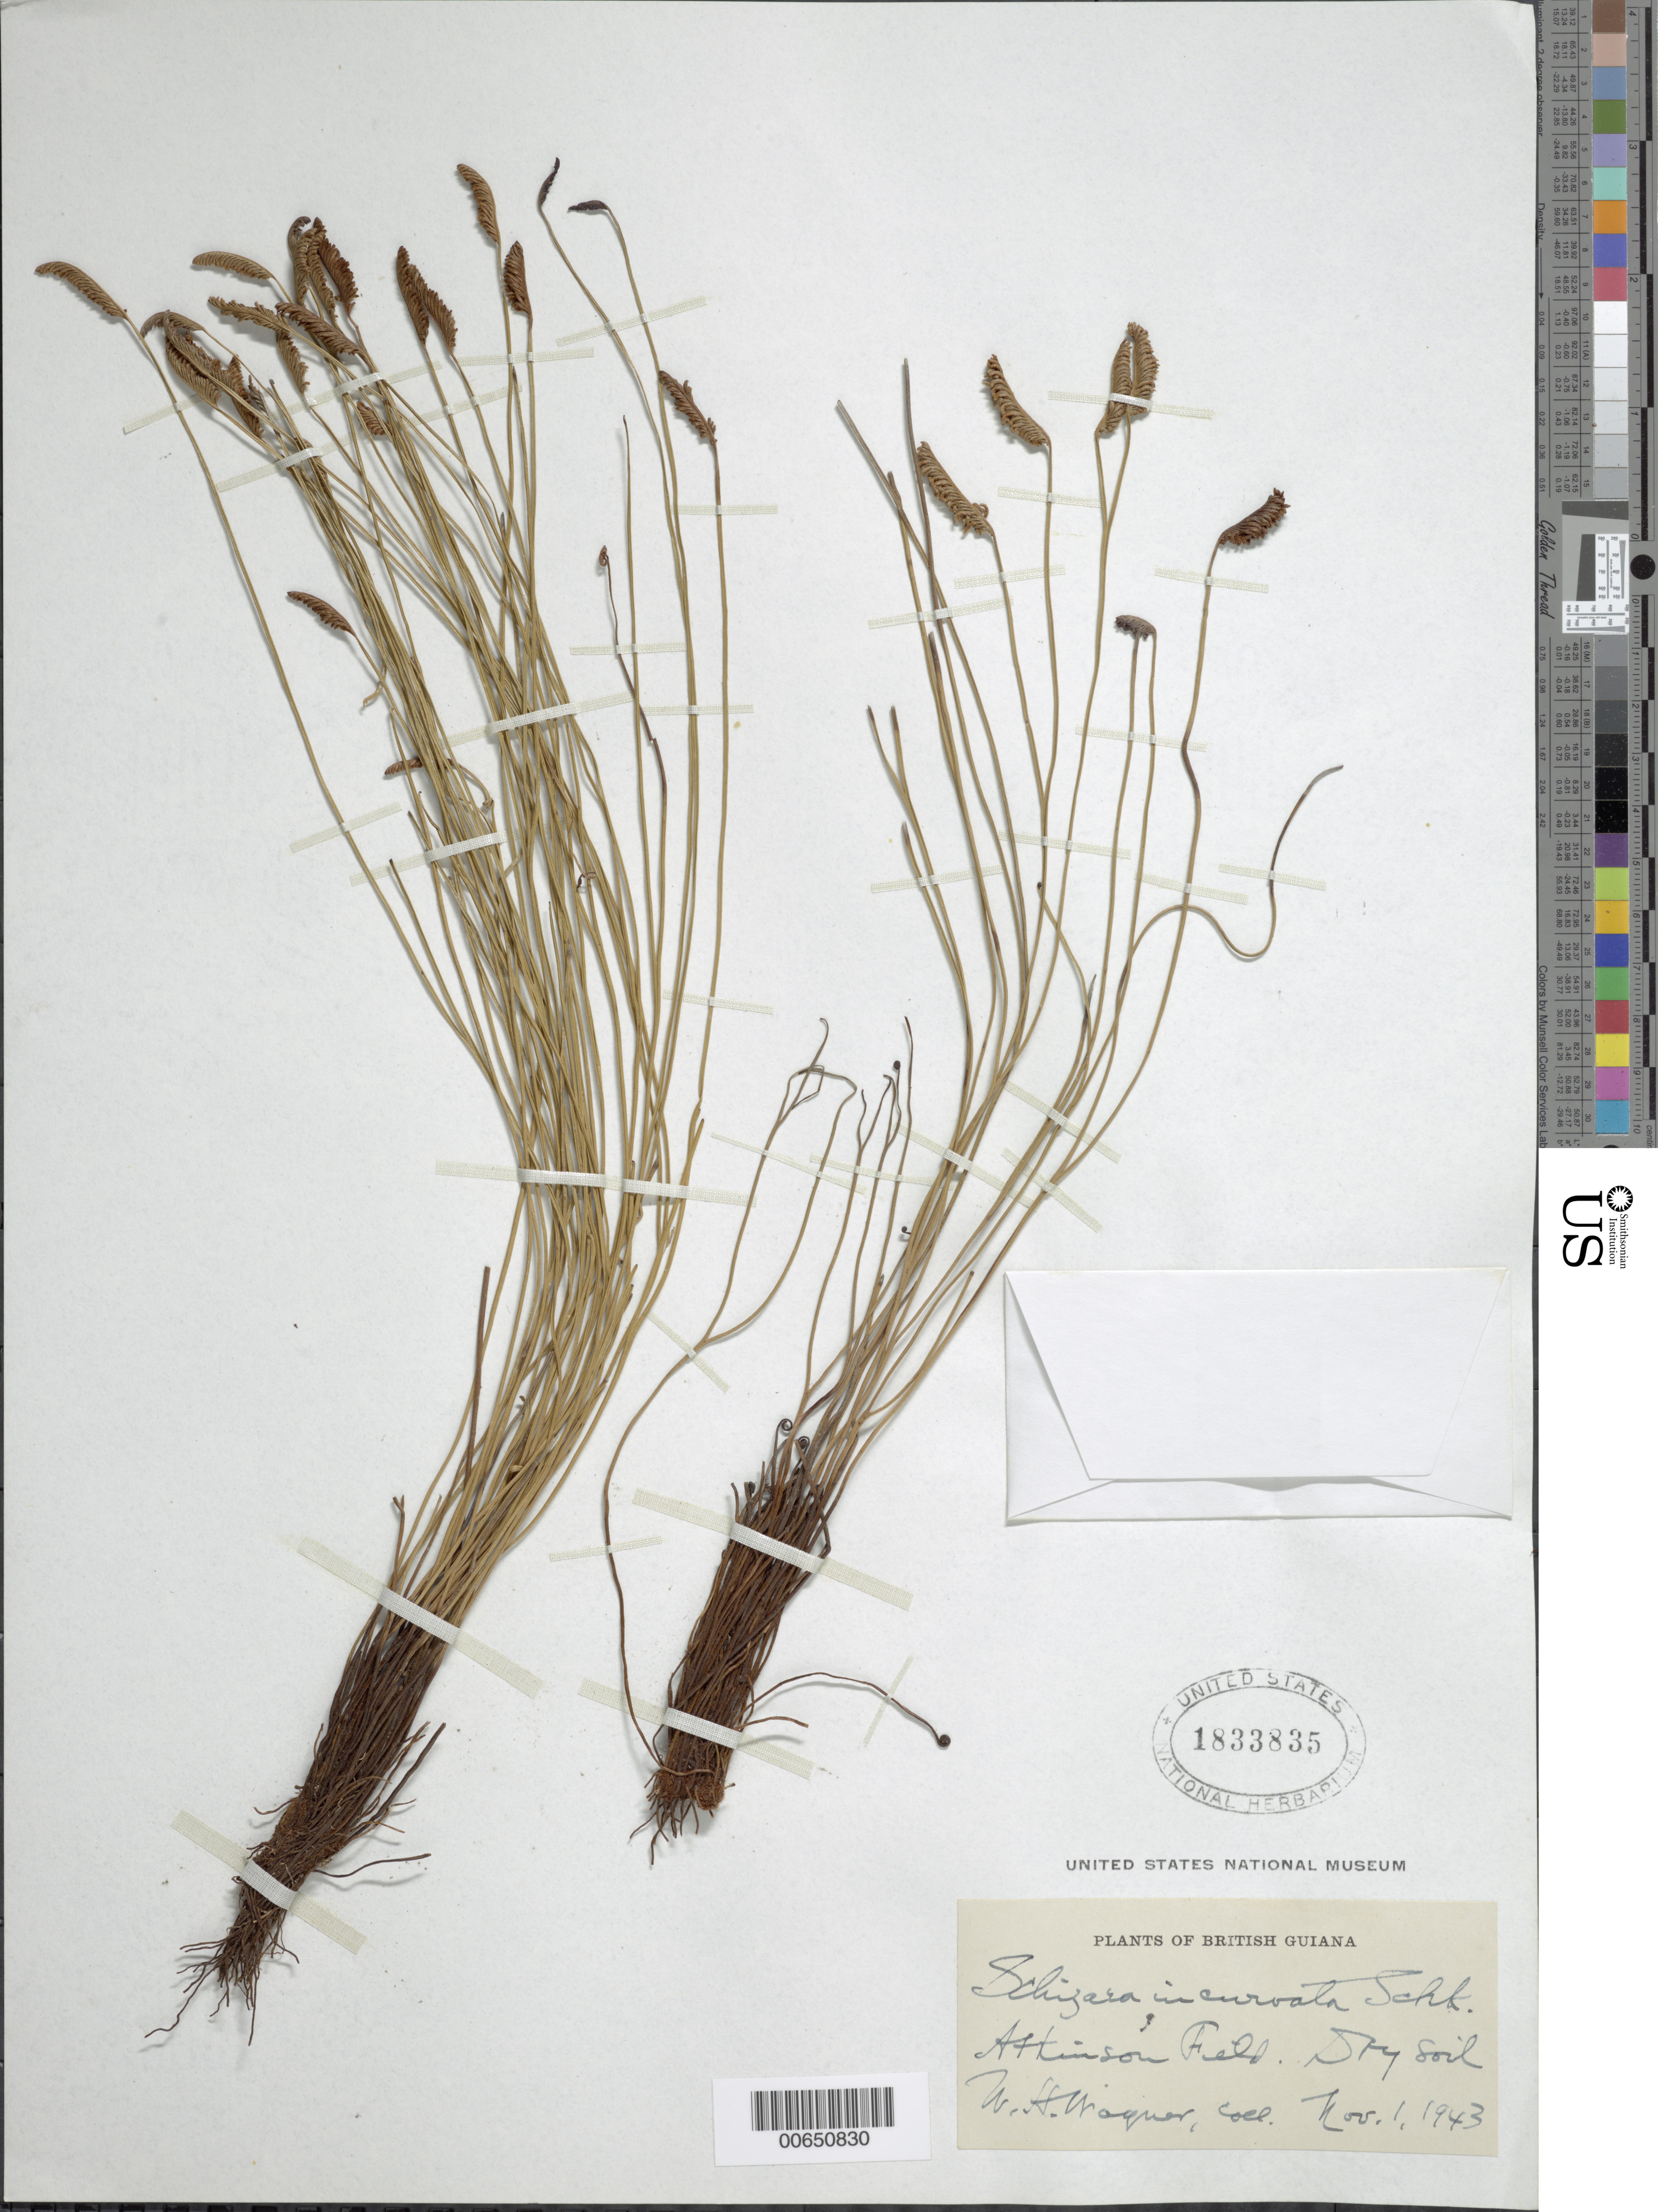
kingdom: Plantae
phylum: Tracheophyta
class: Polypodiopsida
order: Schizaeales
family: Schizaeaceae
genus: Schizaea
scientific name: Schizaea incurvata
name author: Schkuhr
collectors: W. H. Wagner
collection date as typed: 1-Nov-43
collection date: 1943-11-01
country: Guyana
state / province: Demerara-Mahaica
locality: Atkinson Field, 26 mi. S of Georgetown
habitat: Dry soil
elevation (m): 40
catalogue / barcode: US 1833835